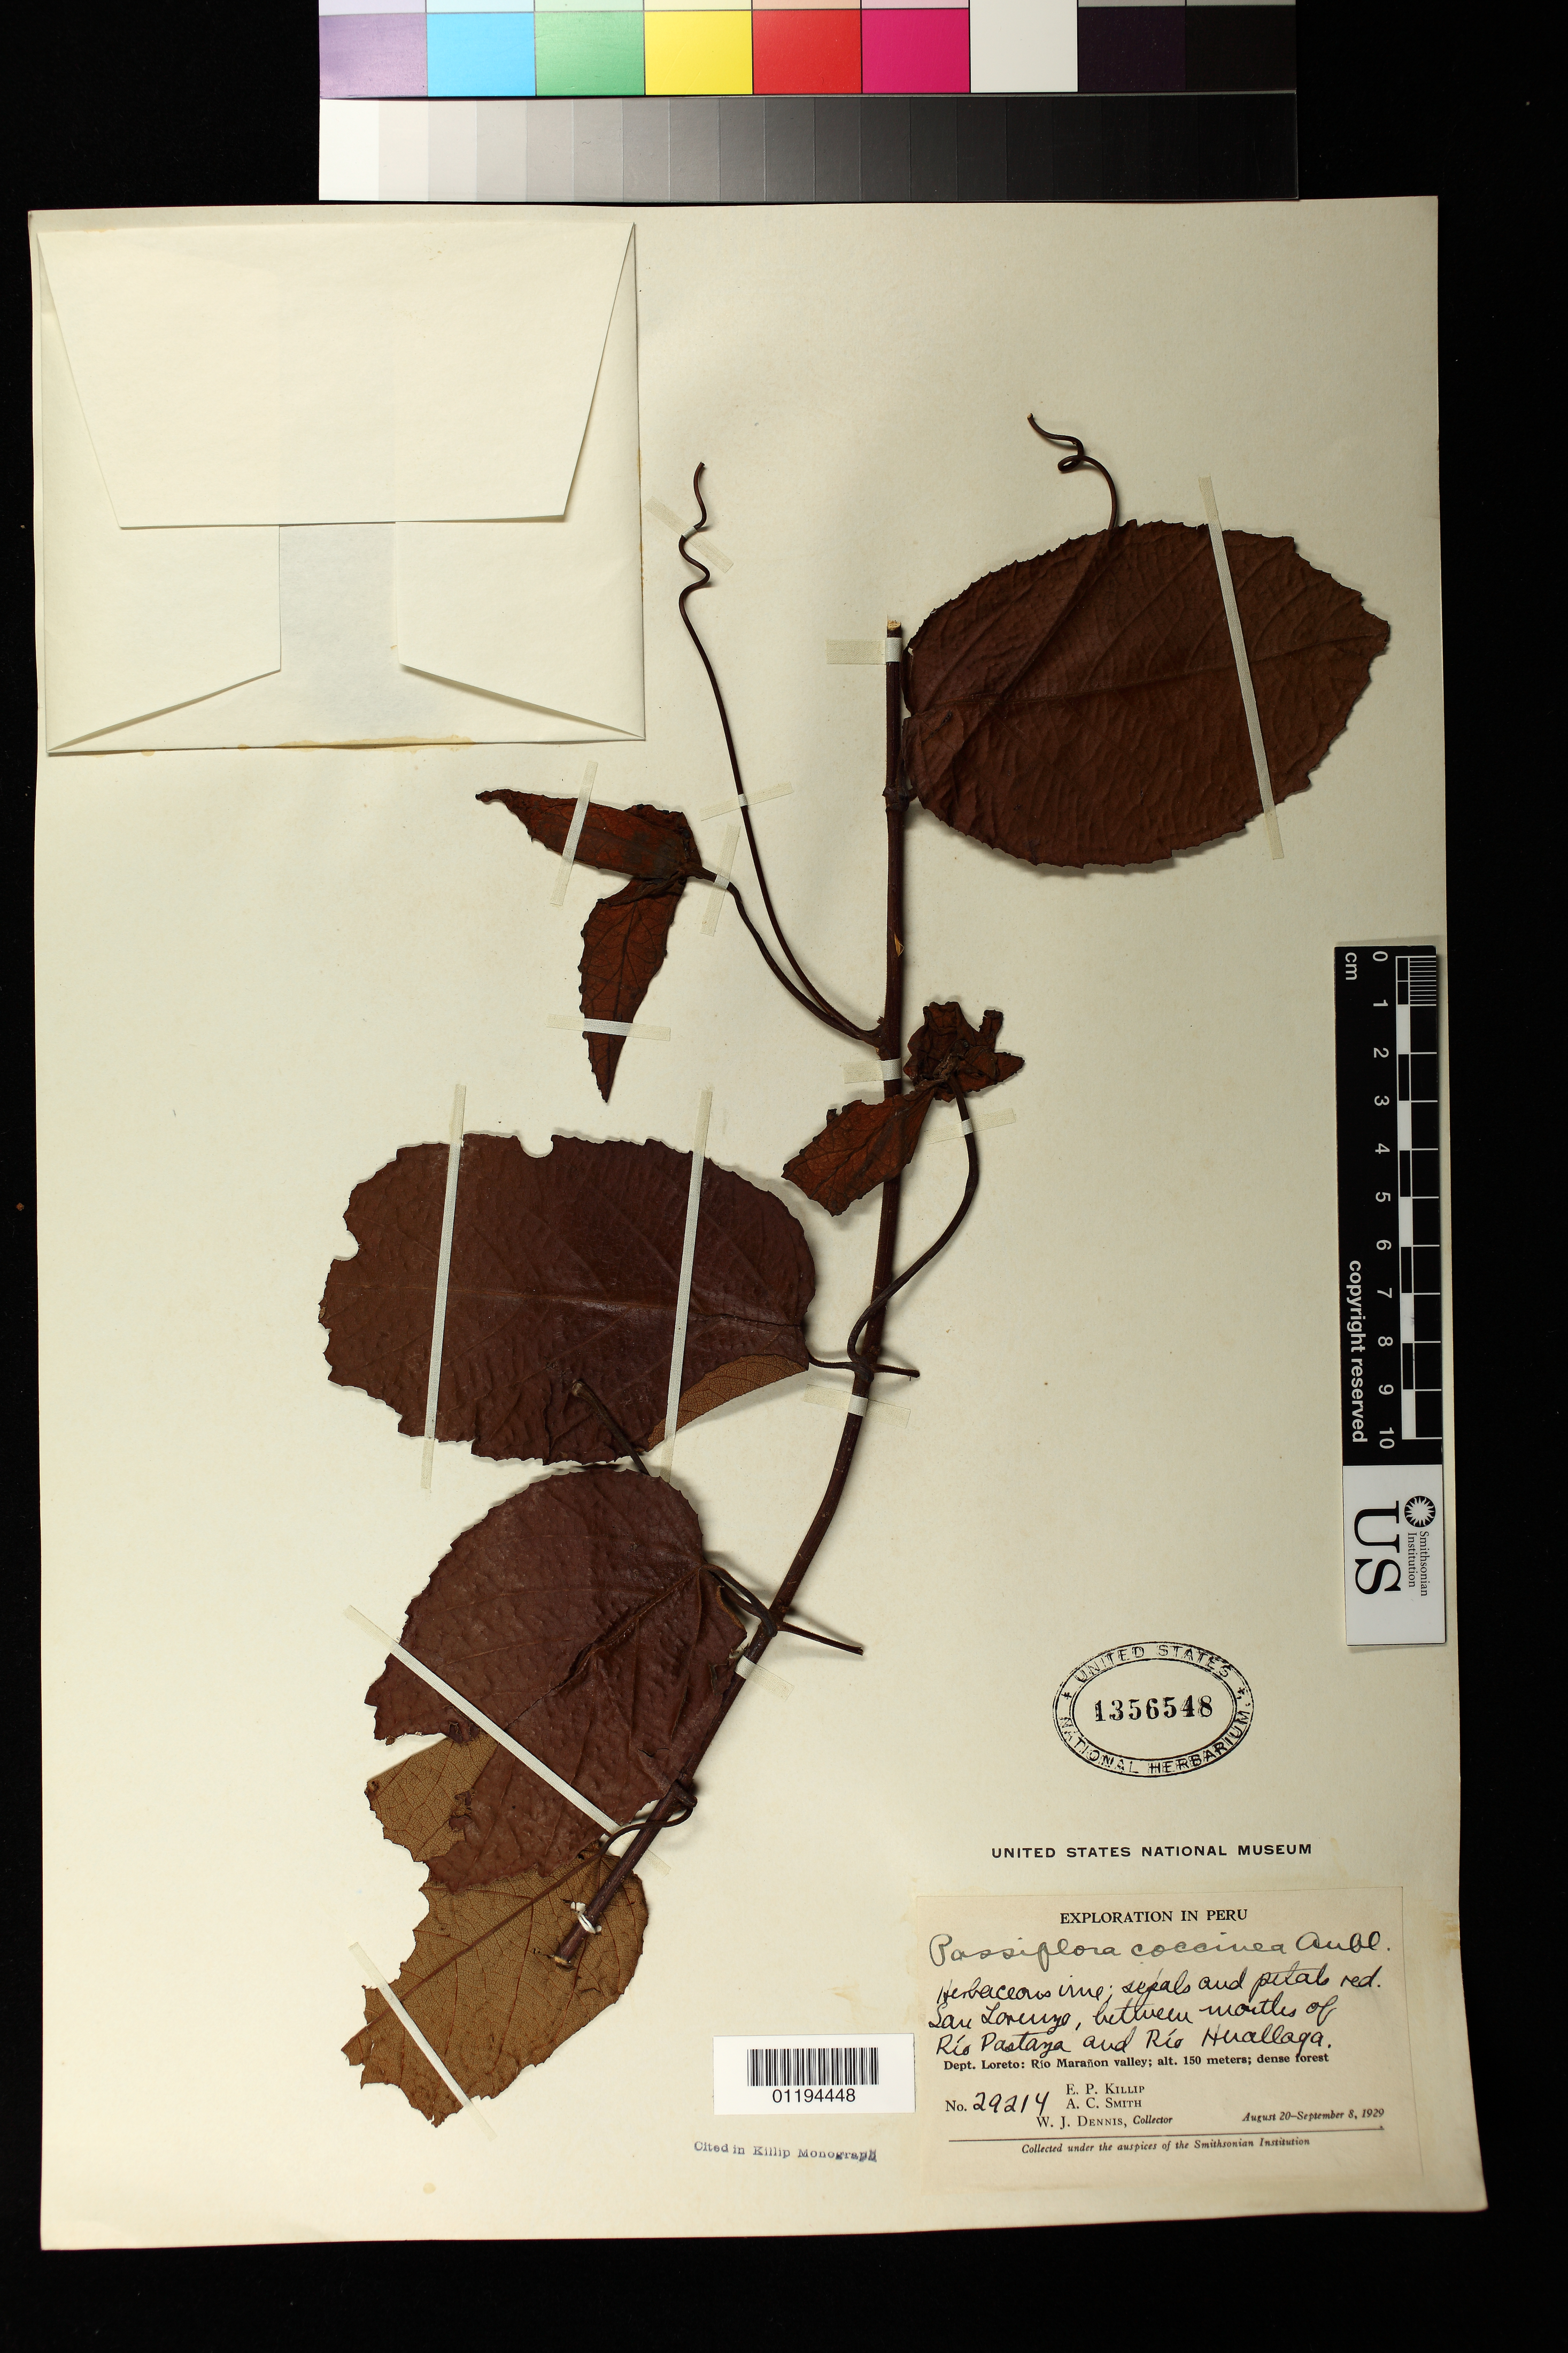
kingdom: Plantae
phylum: Tracheophyta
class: Magnoliopsida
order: Malpighiales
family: Passifloraceae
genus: Passiflora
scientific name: Passiflora coccinea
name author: Aubl.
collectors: W. J. Dennis, A. C. Smith & E. P. Killip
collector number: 29214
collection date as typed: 20 Aug 1929 to 08 Sep 1929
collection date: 1929-08-20/1929-09-08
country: Peru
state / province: Loreto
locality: Between mouths of Rio Pastaza and Rio Haullaga. Dept. Loreto: Rio Maranon valley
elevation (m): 150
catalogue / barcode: US 1356548